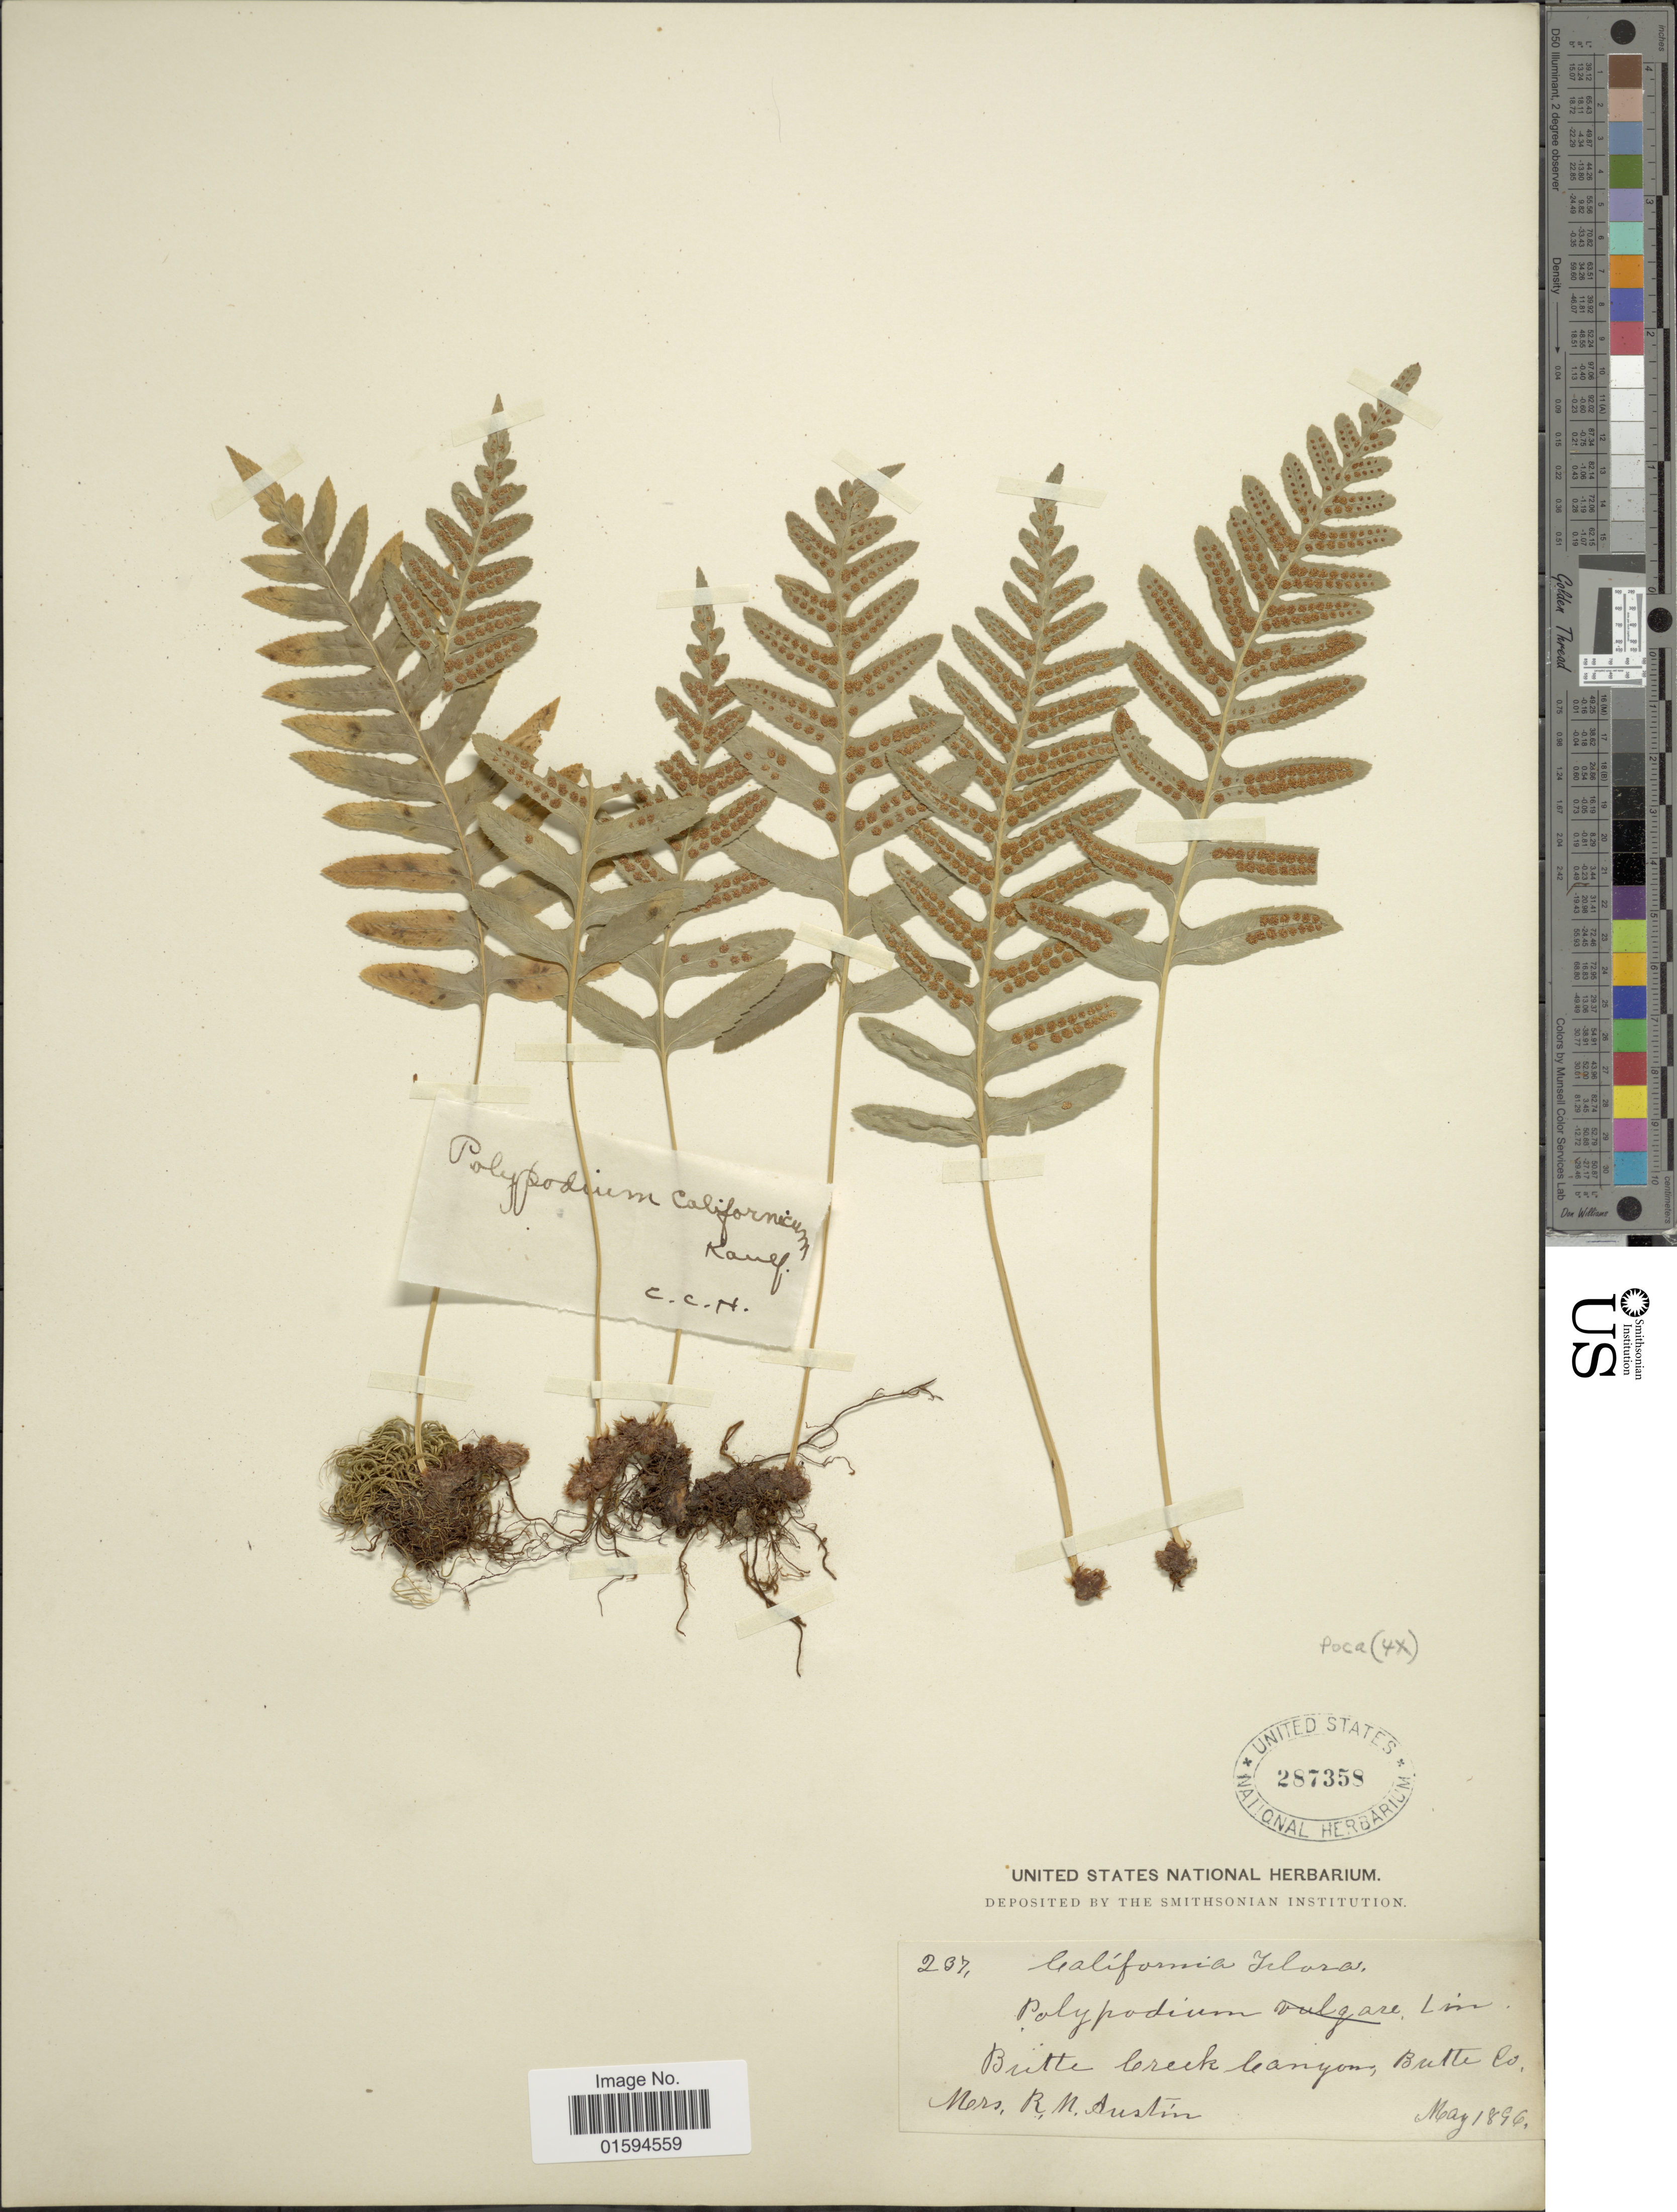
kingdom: Plantae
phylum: Tracheophyta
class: Polypodiopsida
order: Polypodiales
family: Polypodiaceae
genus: Polypodium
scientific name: Polypodium californicum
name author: Kaulf.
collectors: R. Austin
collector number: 207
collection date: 1896-05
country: United States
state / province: California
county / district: Butte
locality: Butte Creek Canyon, Butte Co.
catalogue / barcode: US 287358